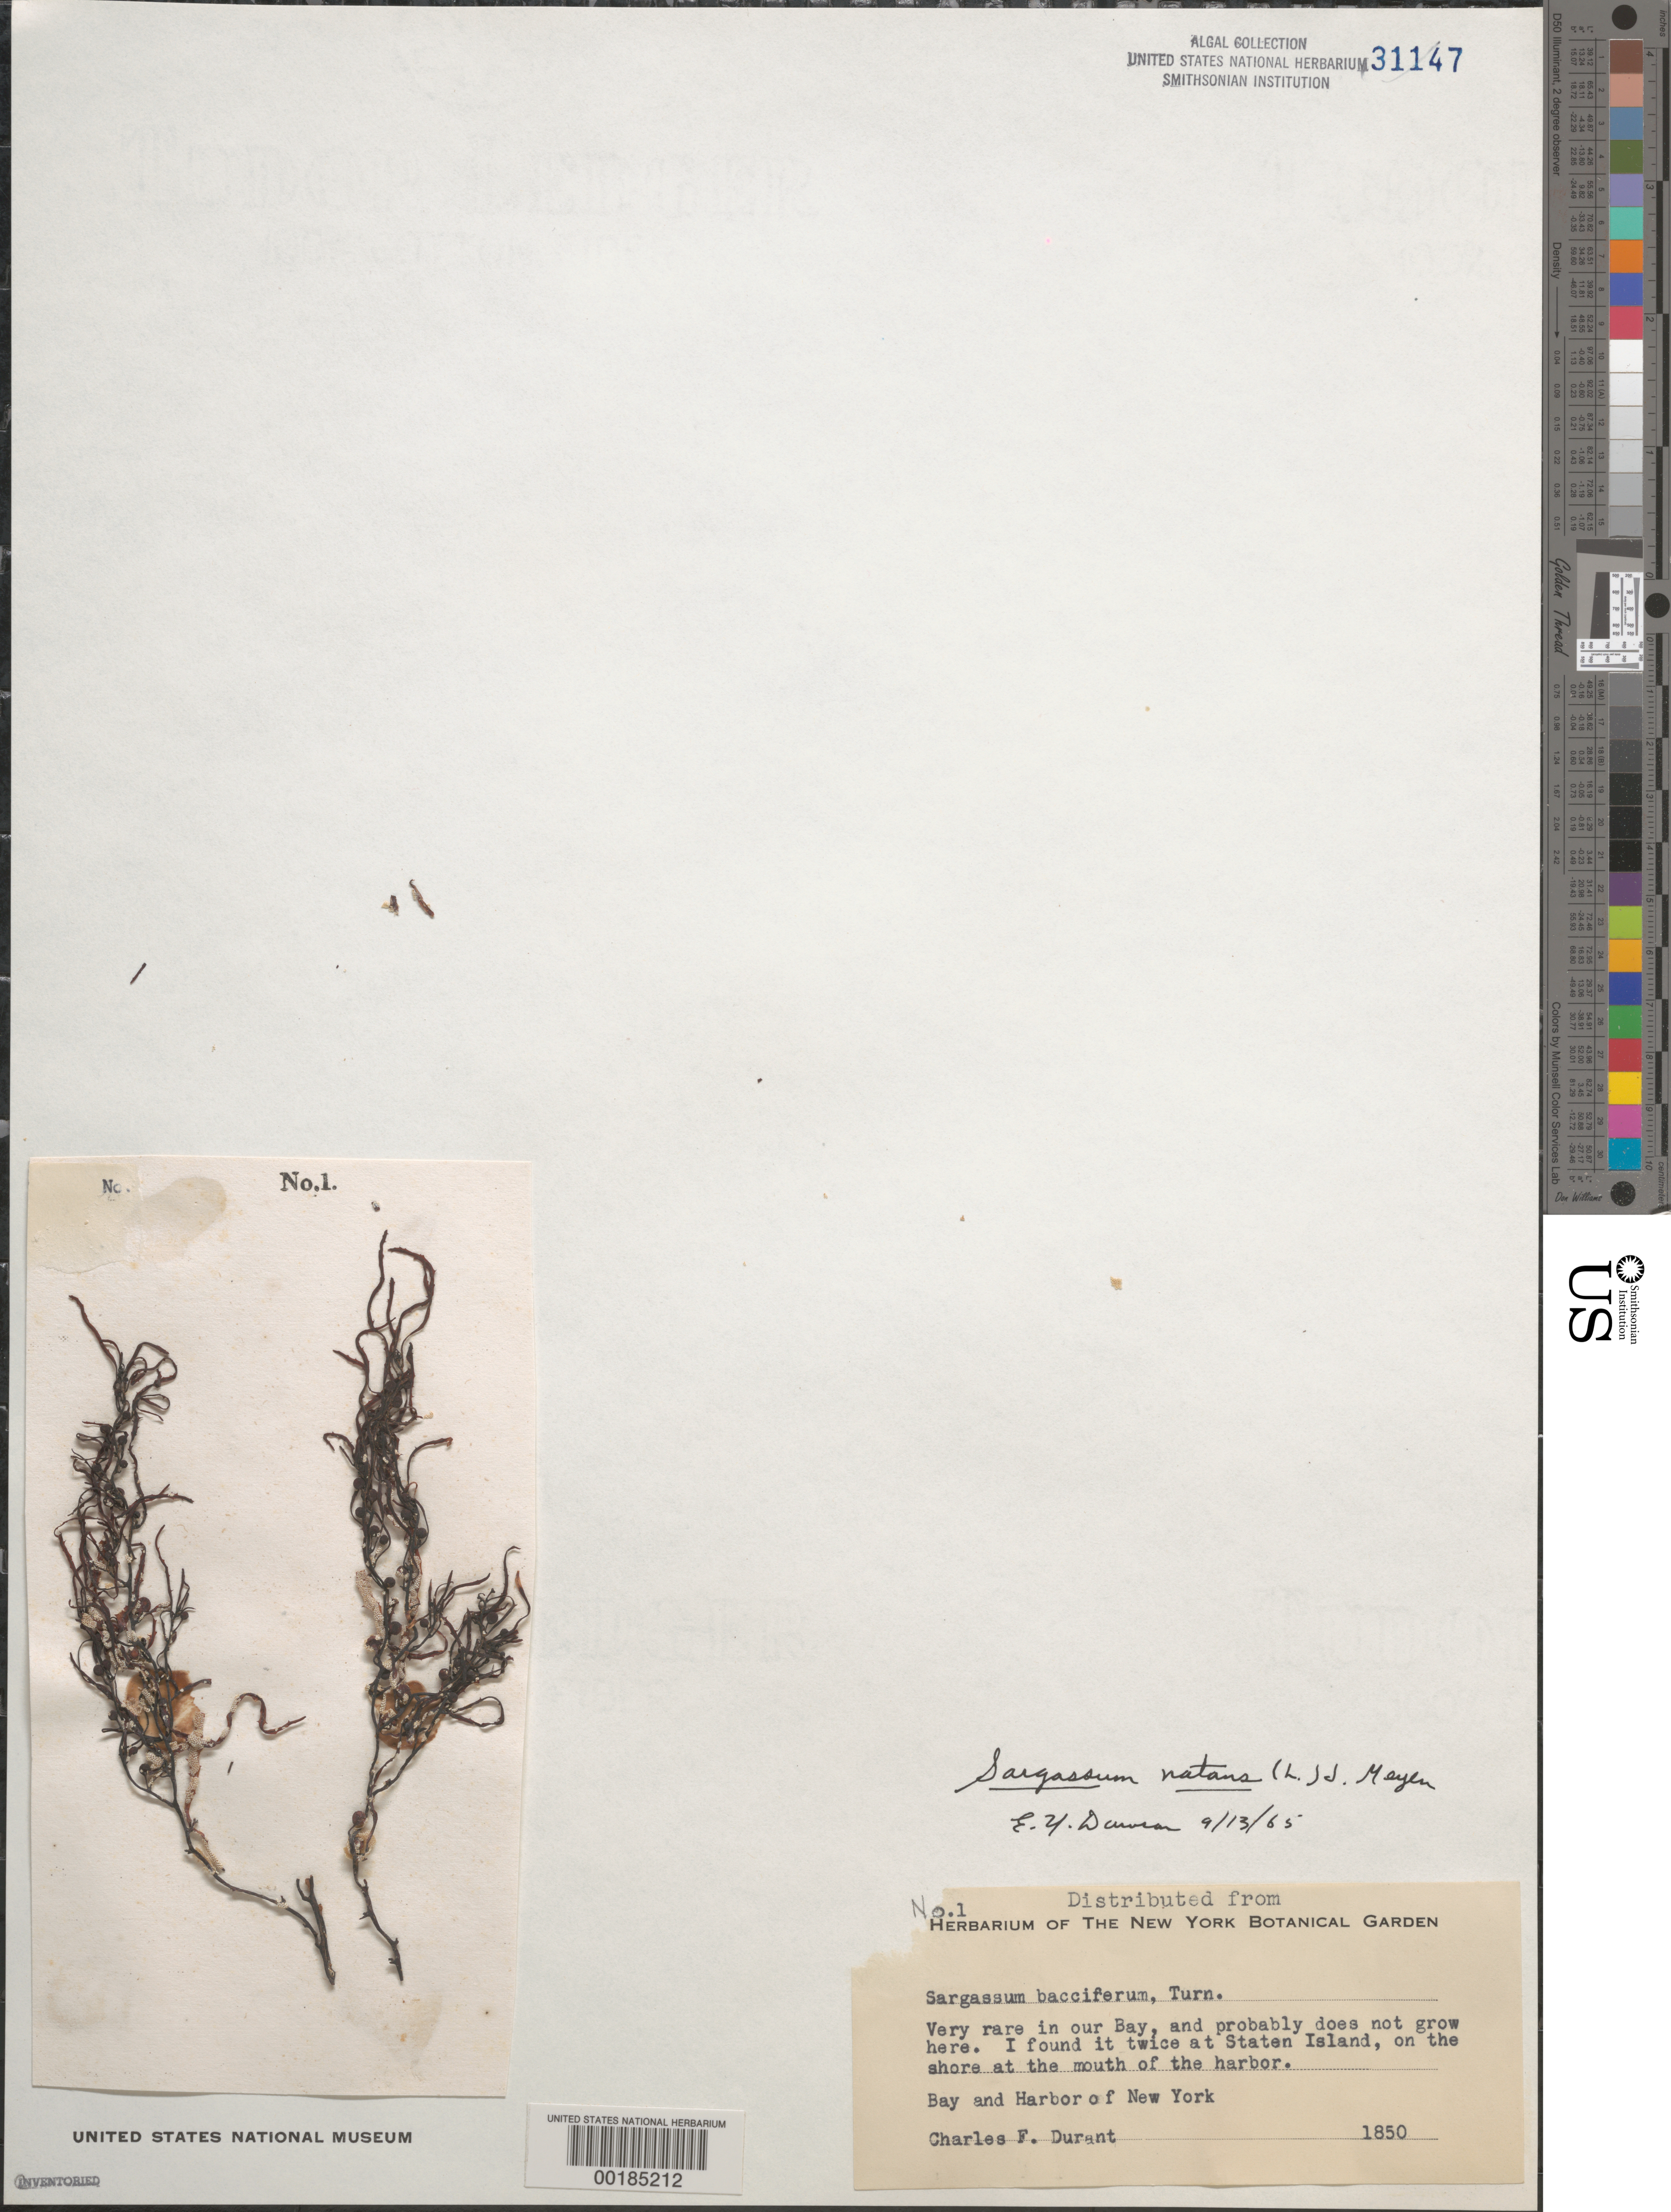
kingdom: Chromista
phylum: Ochrophyta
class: Phaeophyceae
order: Fucales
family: Sargassaceae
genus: Sargassum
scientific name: Sargassum natans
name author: (L.) Gaillon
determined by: Dawson, E. Y.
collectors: C. Durant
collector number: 1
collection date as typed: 1850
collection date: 1850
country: United States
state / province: New York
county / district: Richmond County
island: Staten Island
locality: Staten Island Harbor mouth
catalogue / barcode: US 31147